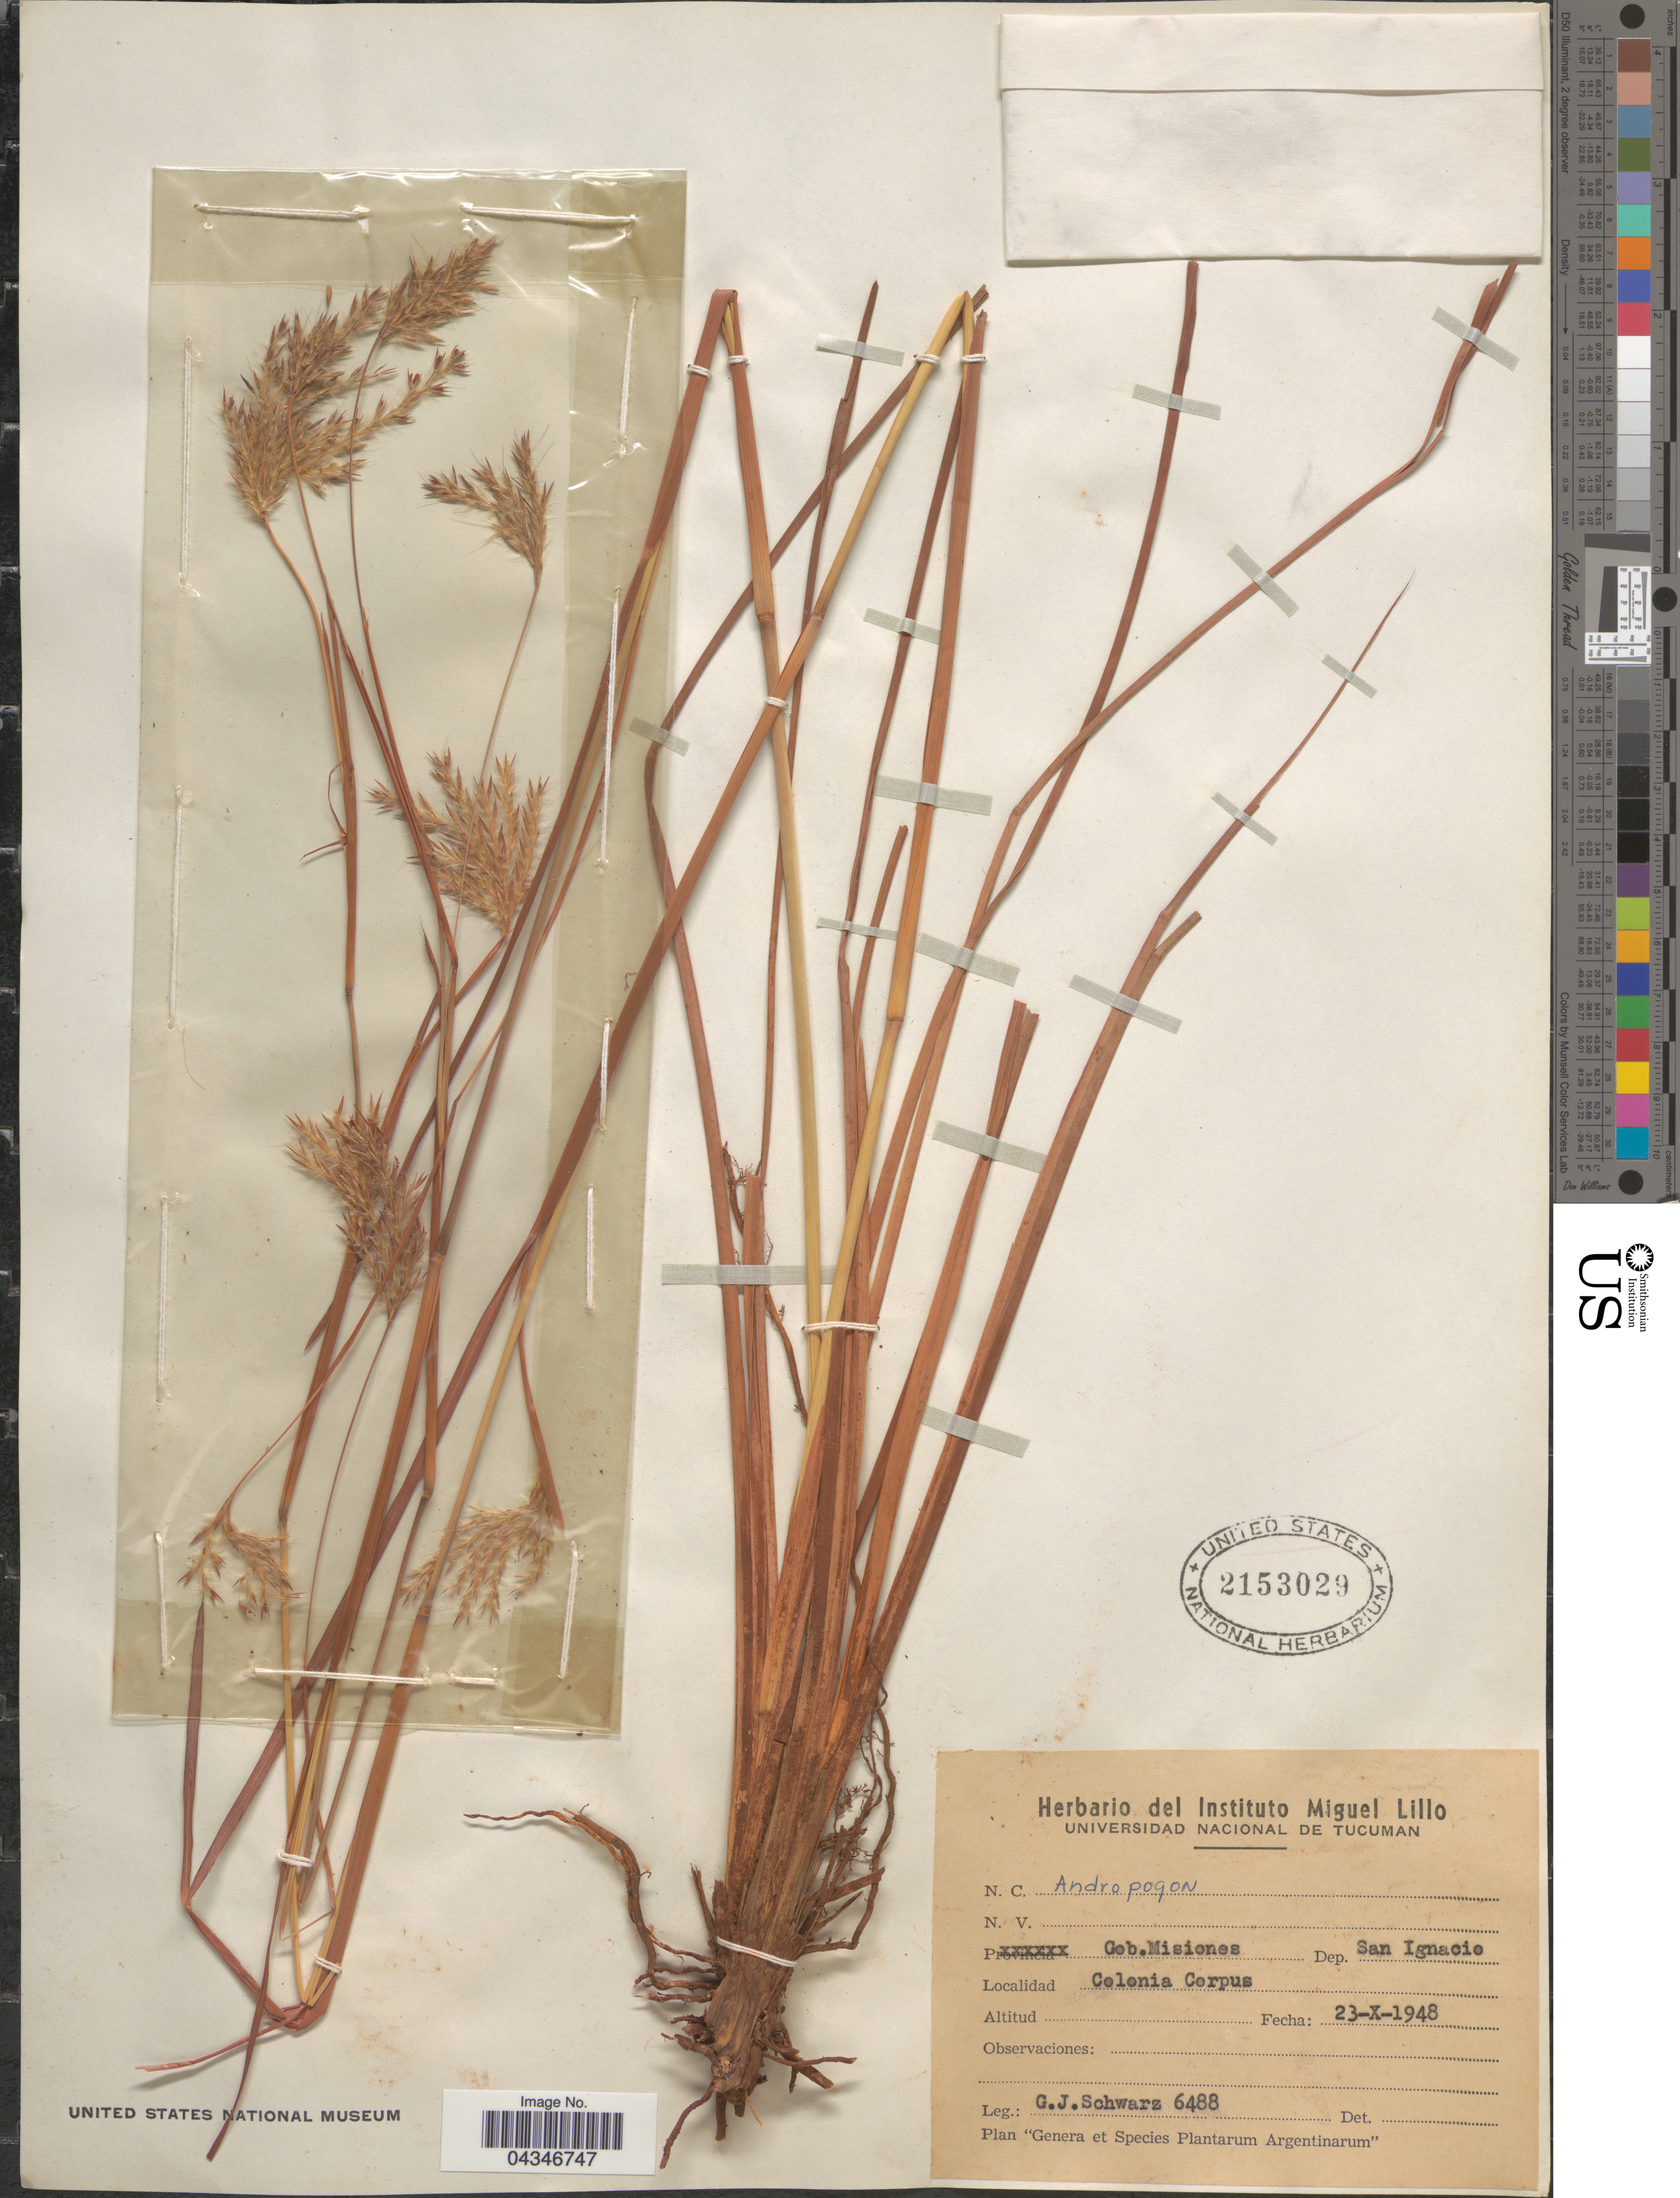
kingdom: Plantae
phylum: Tracheophyta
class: Liliopsida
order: Poales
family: Poaceae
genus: Andropogon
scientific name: Andropogon sp.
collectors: G. J. Schwarz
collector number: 6488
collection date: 1948-10-23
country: Argentina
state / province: Misiones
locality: Gob. Misiones. Dep. San Ignacio. Colonia Corpus.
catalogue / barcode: US 2153029